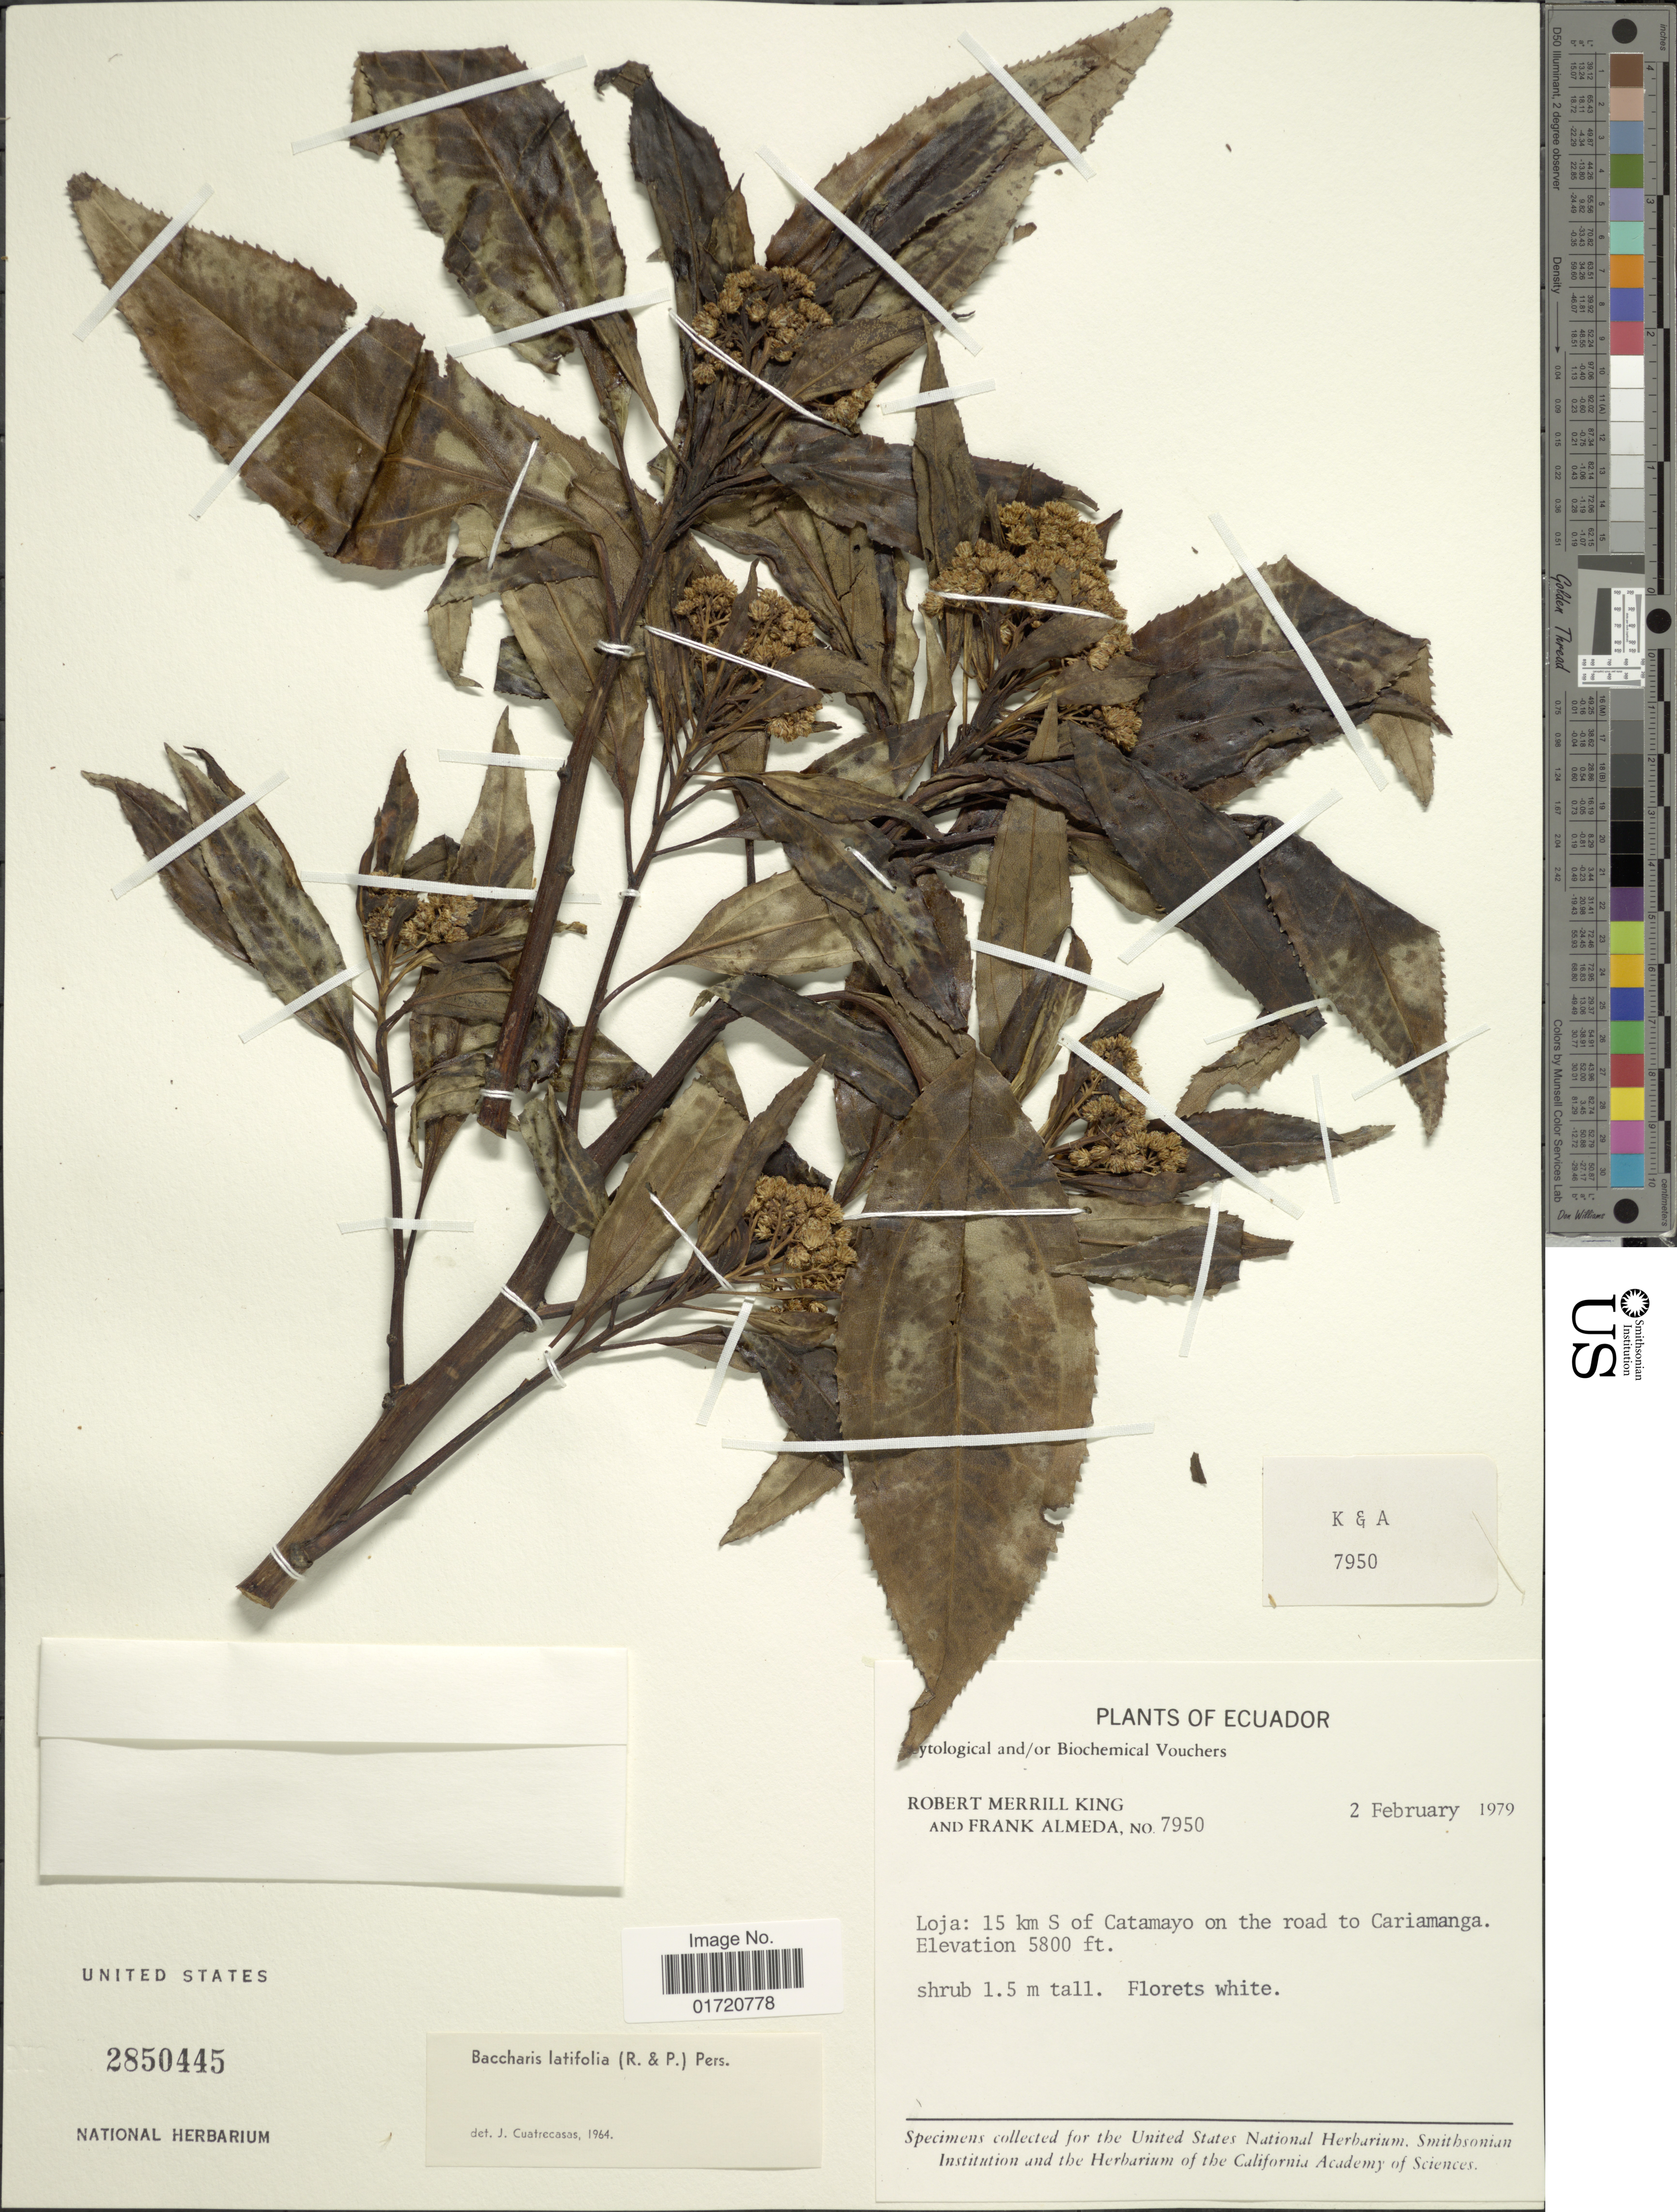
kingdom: Plantae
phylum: Tracheophyta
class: Magnoliopsida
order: Asterales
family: Asteraceae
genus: Baccharis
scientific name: Baccharis latifolia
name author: (Ruiz & Pav.) Pers.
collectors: R. M. King & F. Almeda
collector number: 7950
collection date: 1979-02-02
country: Ecuador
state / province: Loja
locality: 15 km S of Catamayo on the road to Cariamanga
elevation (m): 1768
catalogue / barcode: US 2850445